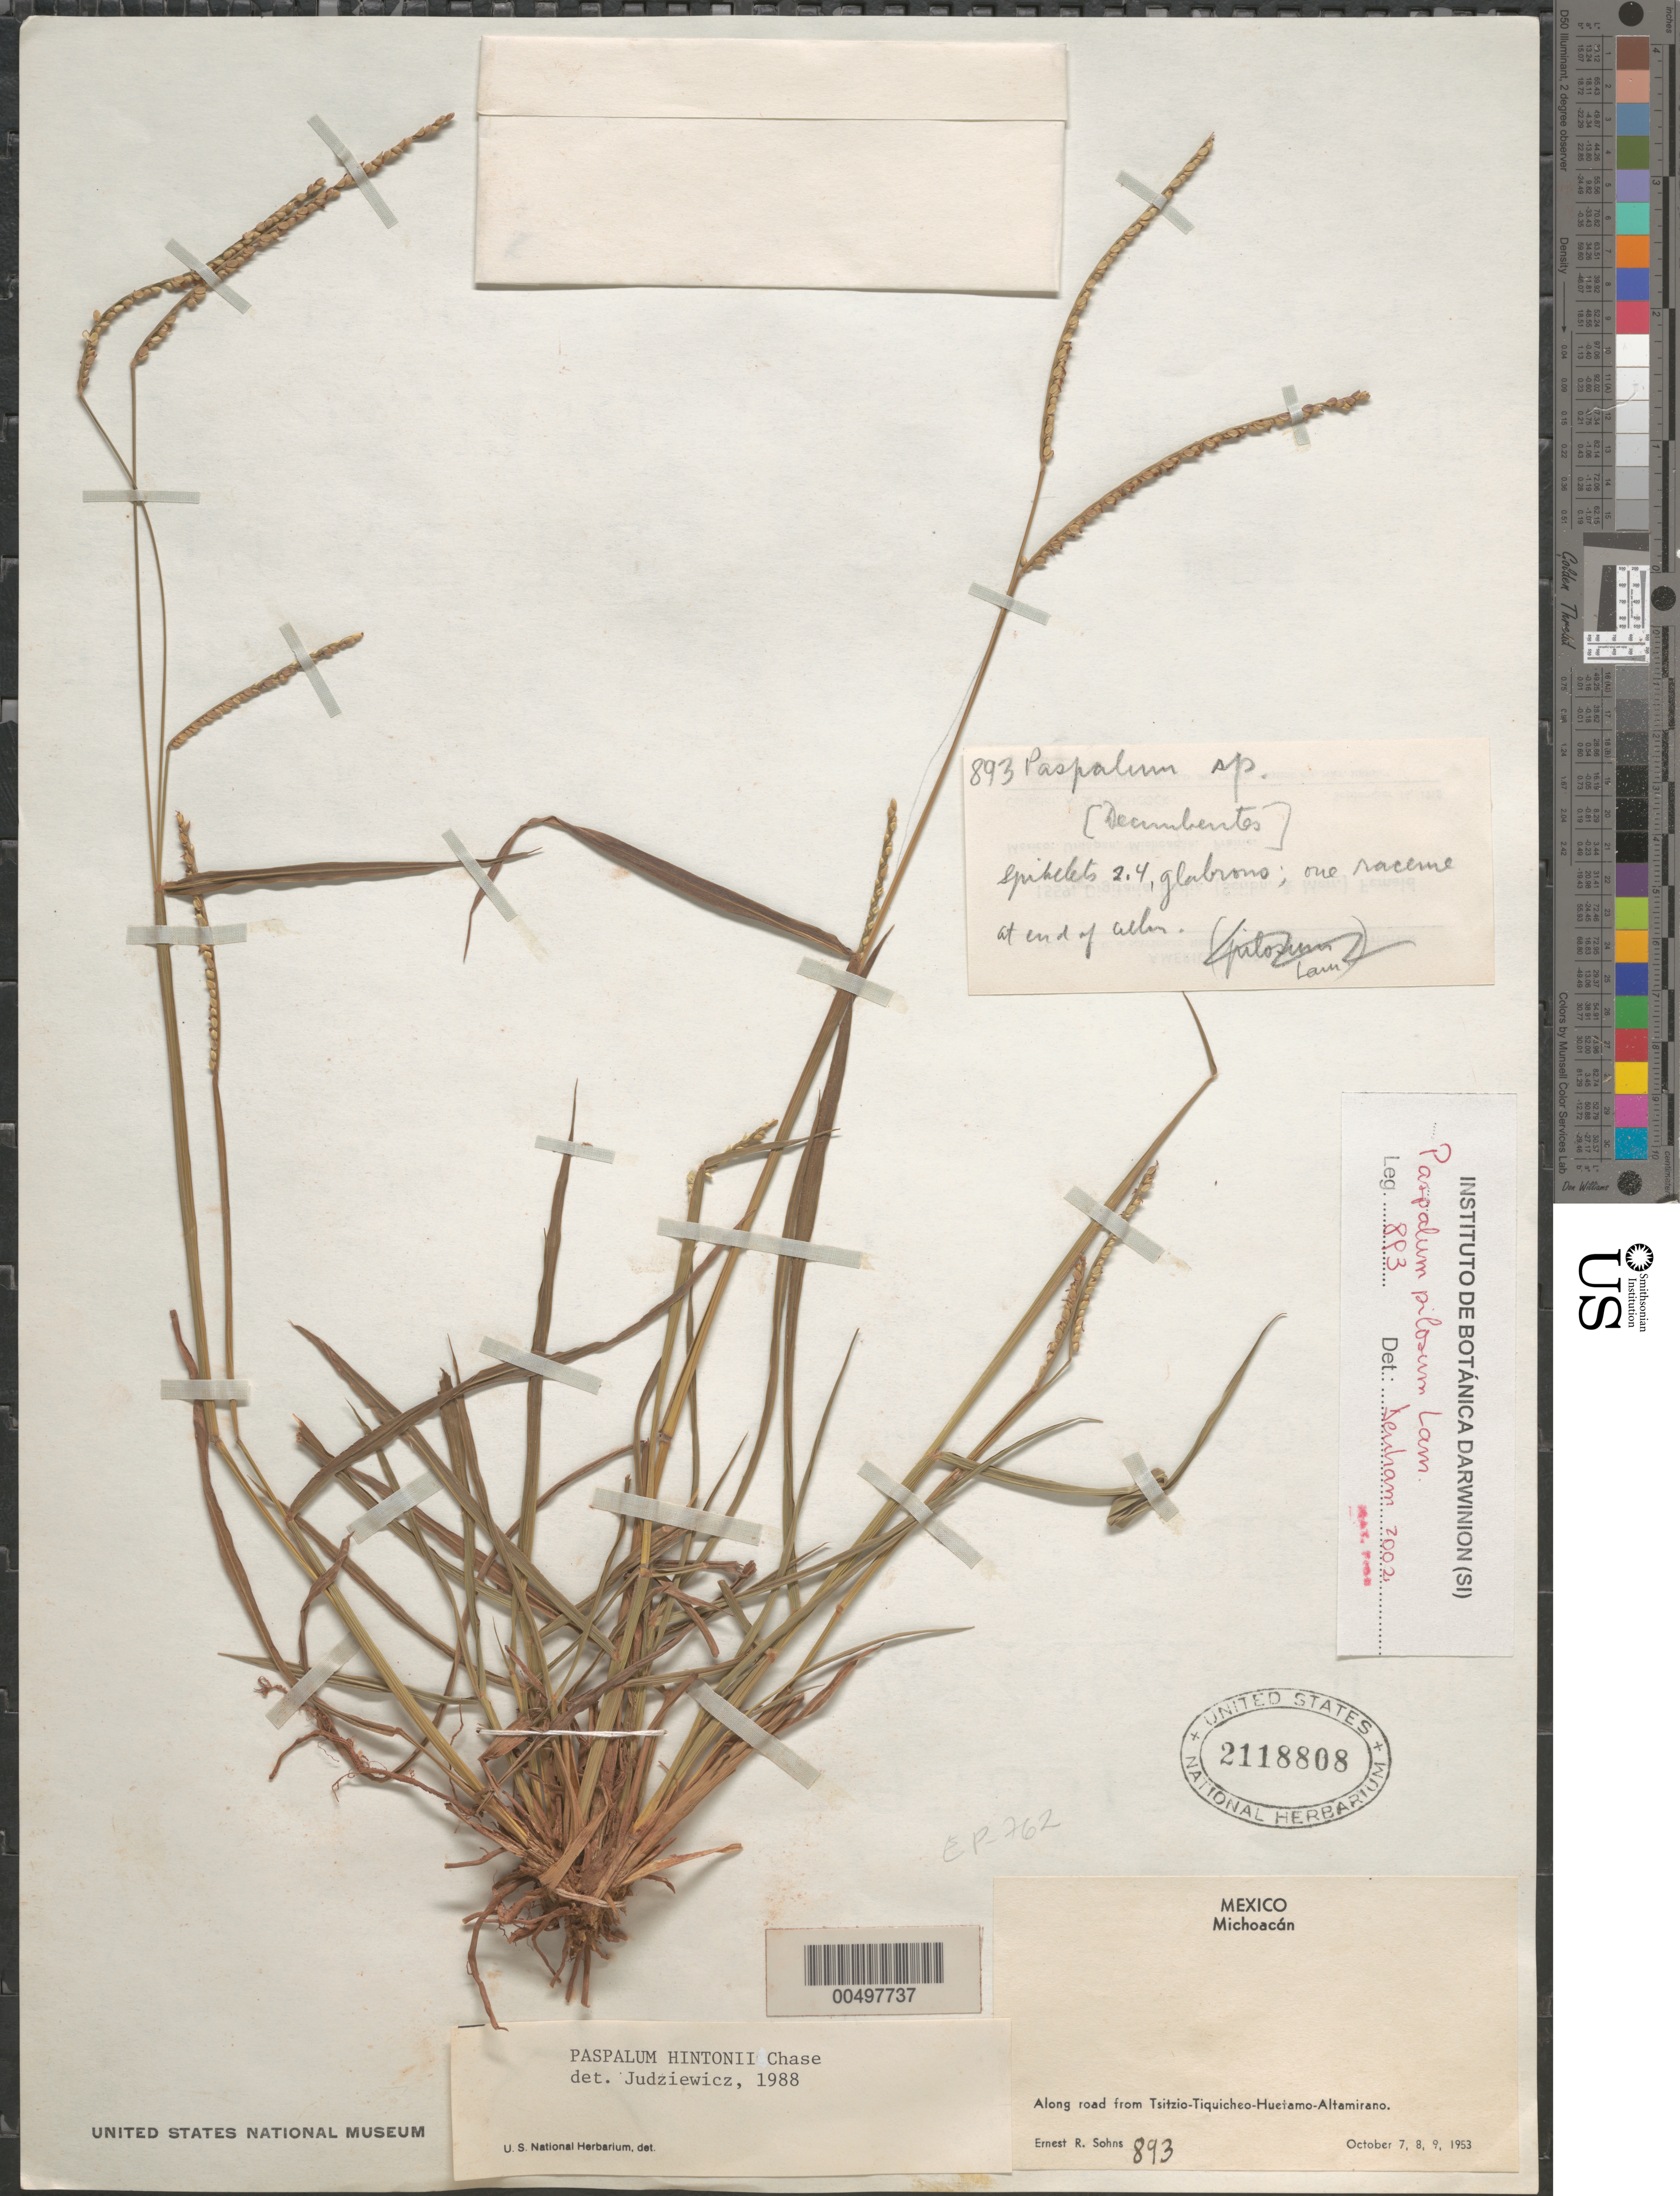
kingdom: Plantae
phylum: Tracheophyta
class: Liliopsida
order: Poales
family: Poaceae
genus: Paspalum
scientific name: Paspalum hintonii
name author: Chase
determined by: Judziewicz, E. J.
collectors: E. R. Sohns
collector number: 893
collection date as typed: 7 Oct 1953 to 9 Oct 1953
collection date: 1953-10-07/1953-10-09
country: Mexico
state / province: Michoacán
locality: Along rd from Tsitzio-Tiquicheo-Huetamo-Altamirano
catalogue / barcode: US 2118808